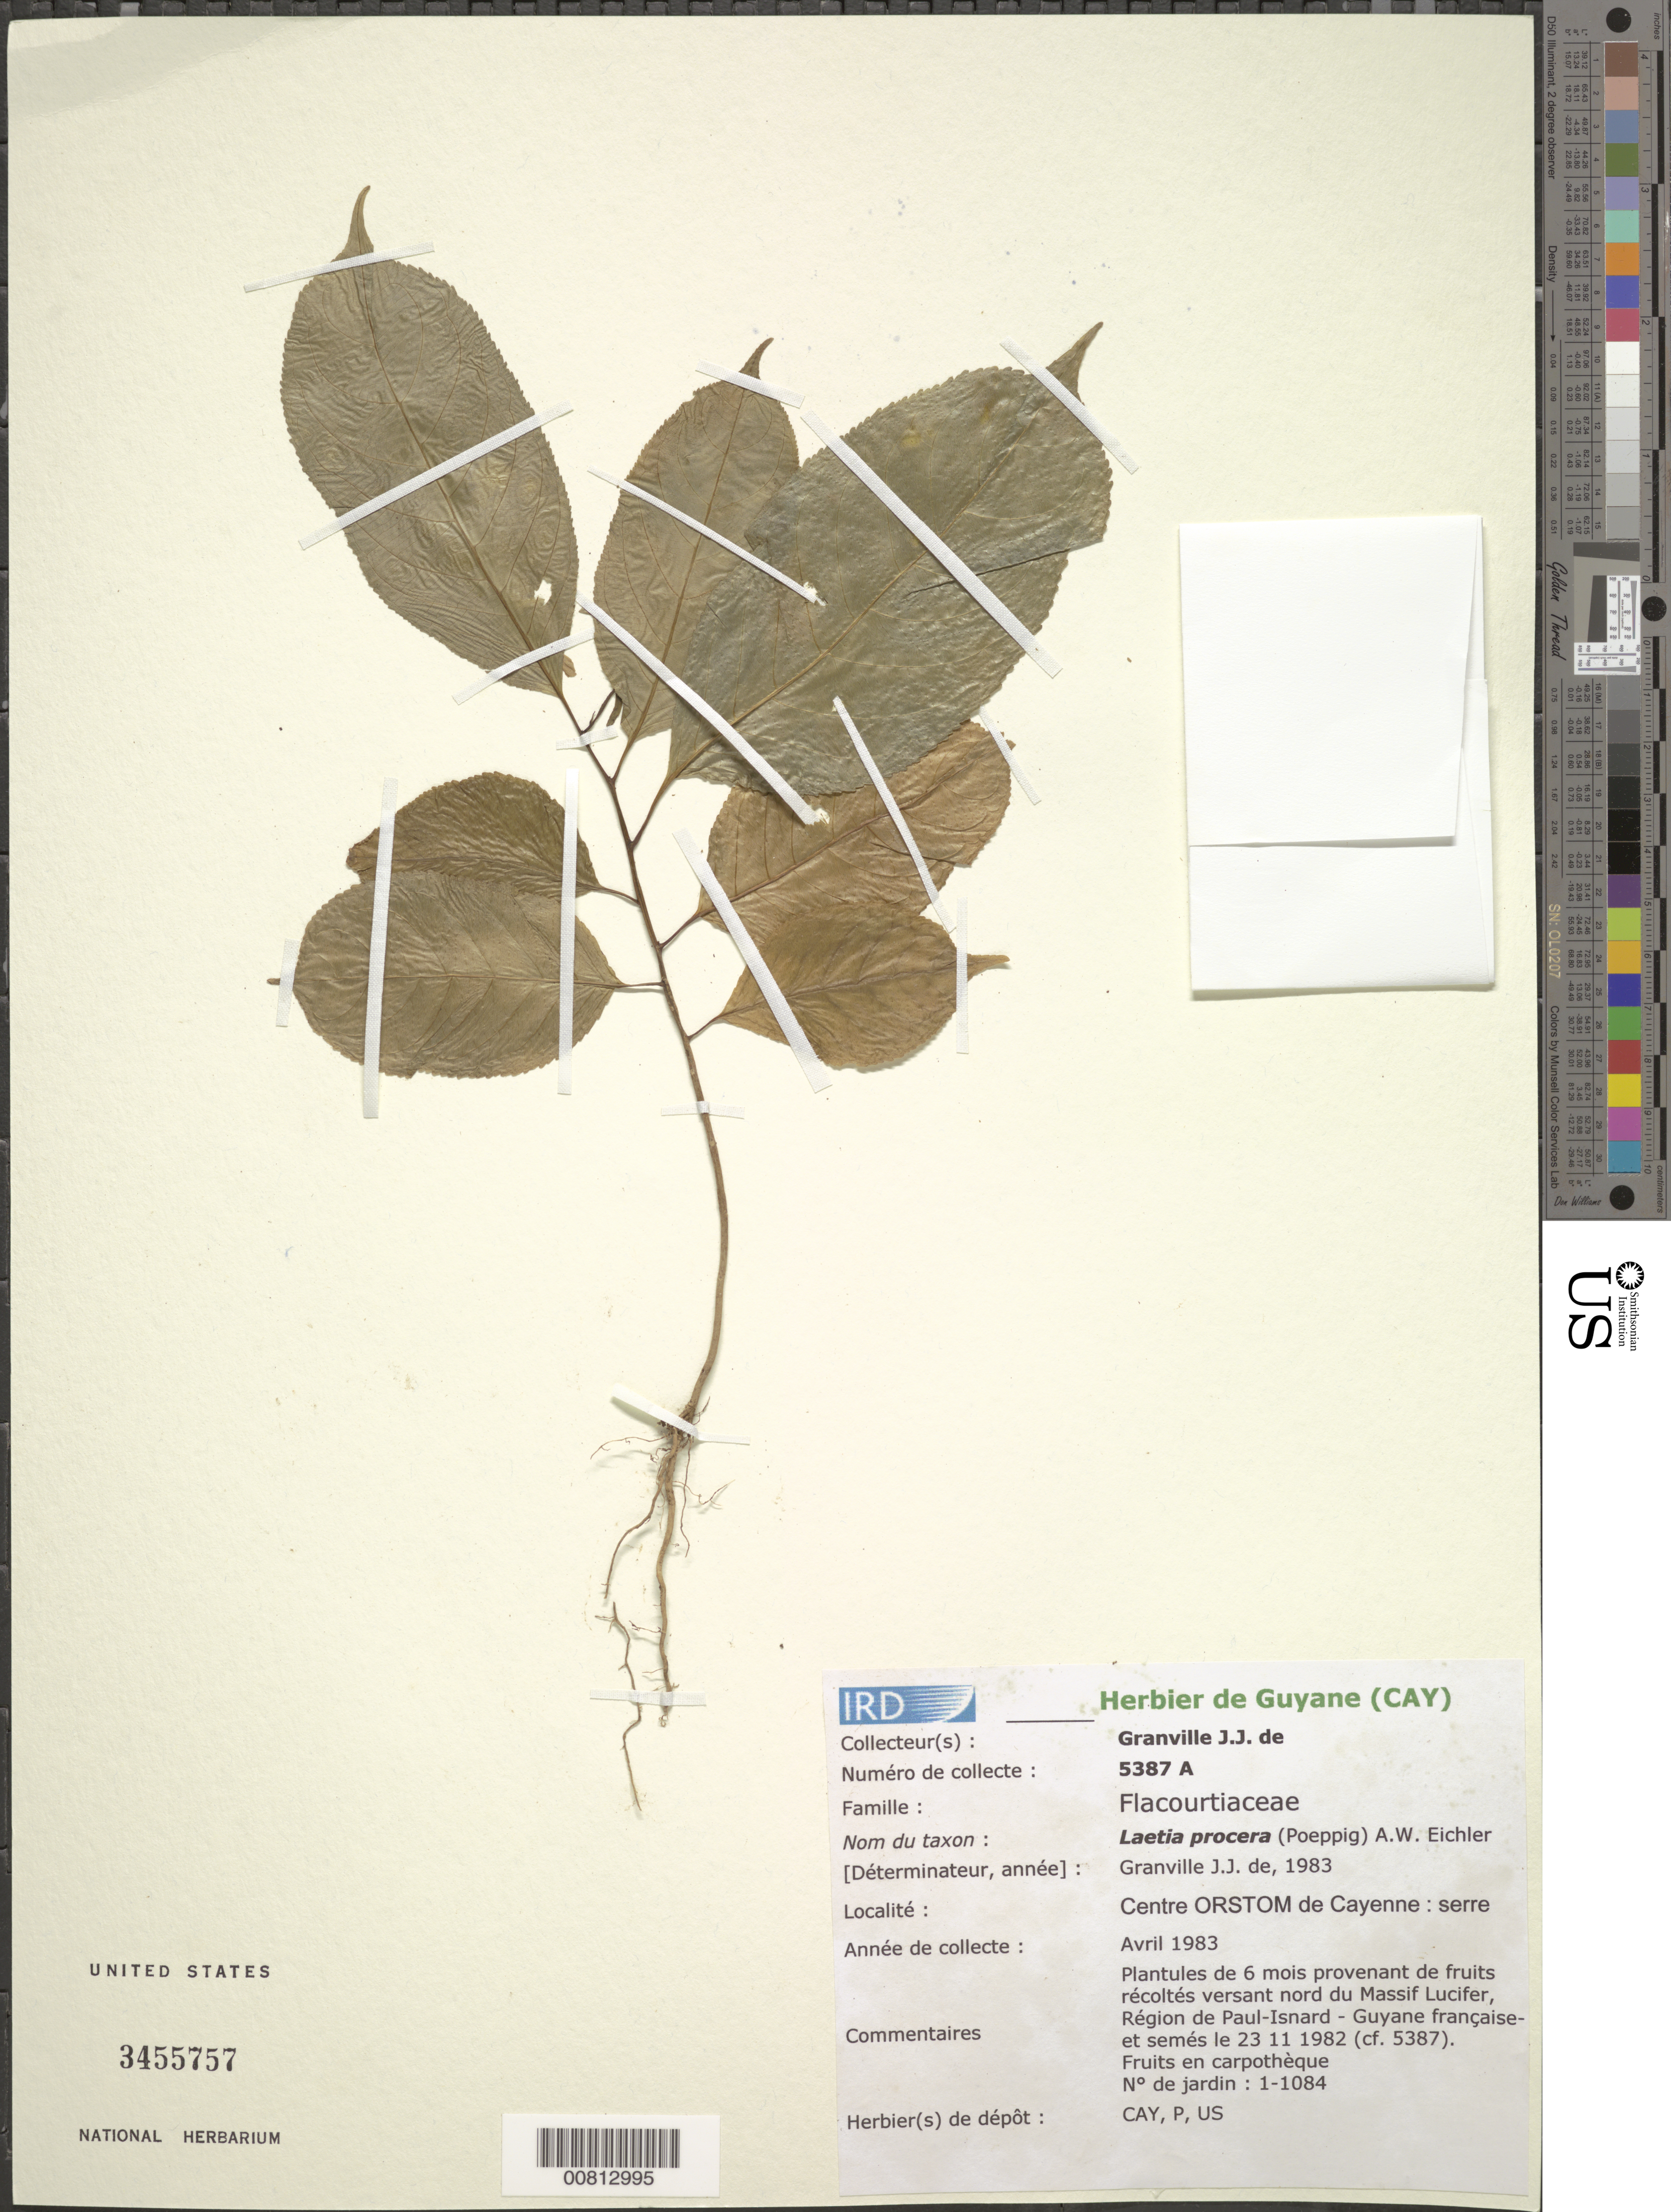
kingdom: Plantae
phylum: Tracheophyta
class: Magnoliopsida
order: Malpighiales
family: Salicaceae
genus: Laetia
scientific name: Laetia procera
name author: (Poepp.) Eichler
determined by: Granville, J. J. de, (CAY), Institut de Recherche pour le Developpement (IRD) (FRENCH GUIANA)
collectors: J.-J. de Granville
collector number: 5387 A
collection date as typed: Apr-83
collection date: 1983-04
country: French Guiana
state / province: Cayenne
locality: Cayenne, ORSTOM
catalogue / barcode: US 3455757